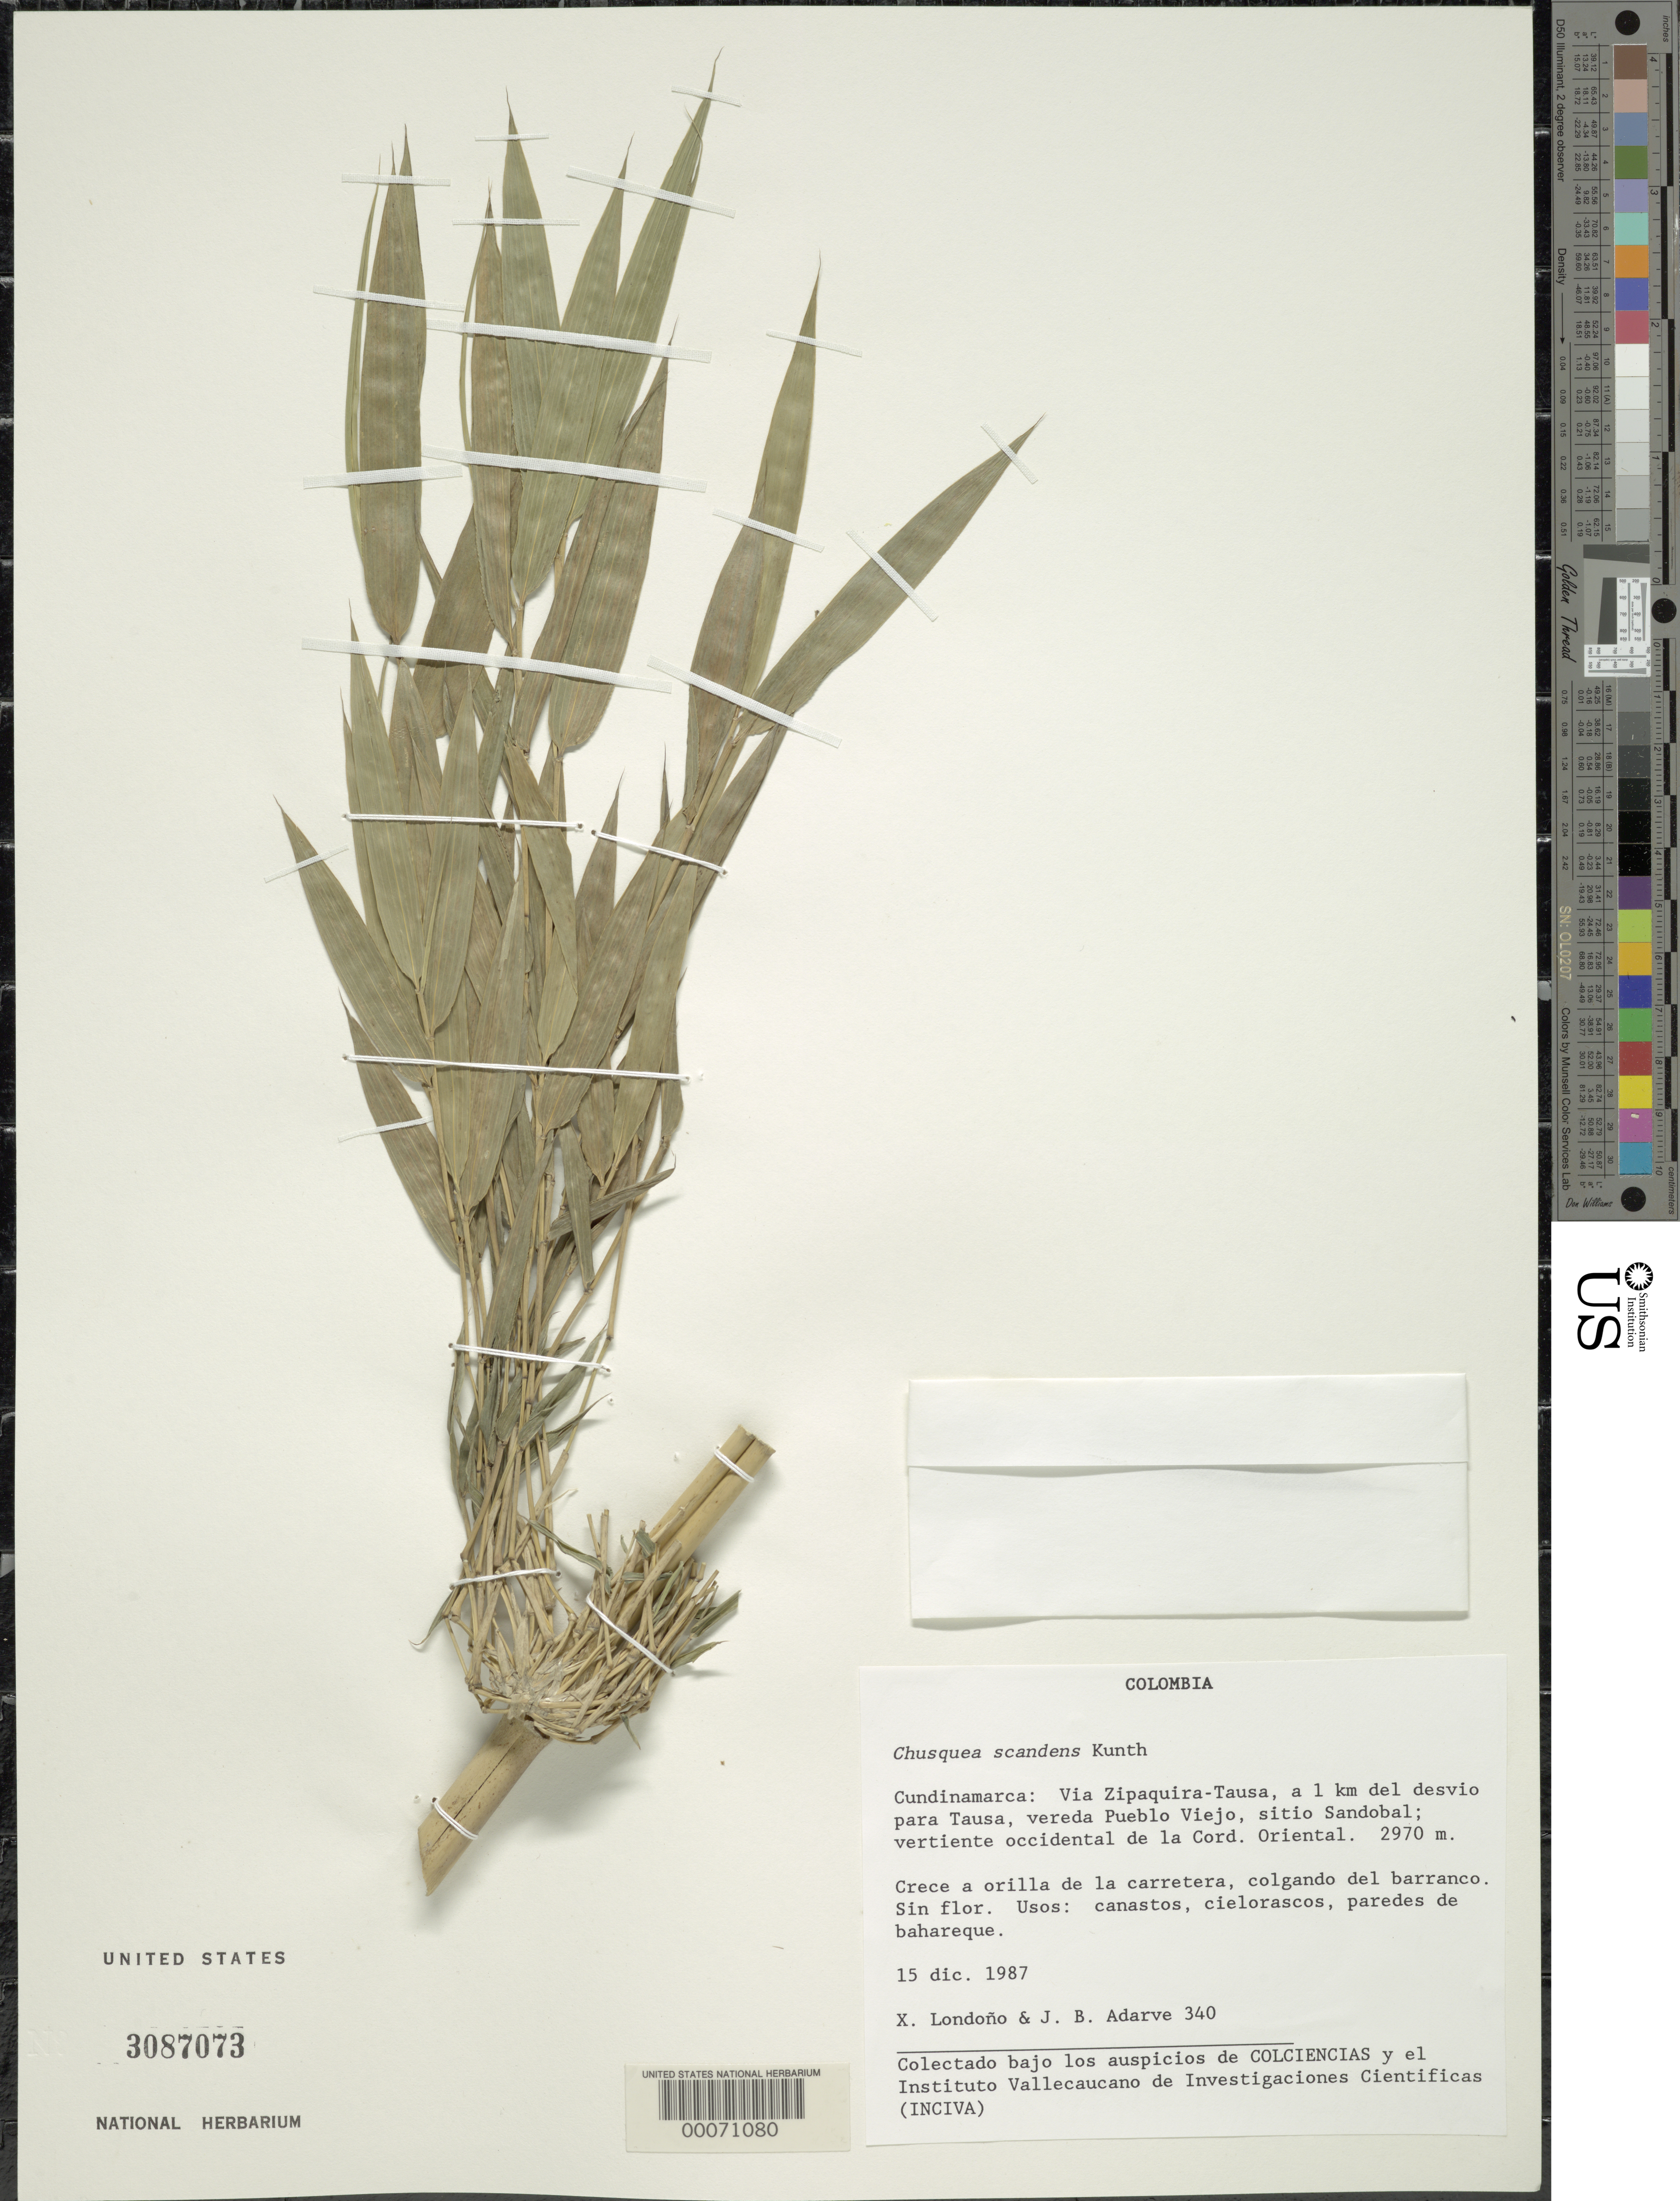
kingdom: Plantae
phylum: Tracheophyta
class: Liliopsida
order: Poales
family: Poaceae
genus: Chusquea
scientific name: Chusquea scandens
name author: Kunth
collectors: X. Londoño & J. B. Adarve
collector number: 340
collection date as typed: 15 Dec 1987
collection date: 1987-12-15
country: Colombia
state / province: Cundinamarca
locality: Zipaquira-Tausa, 1 km of Desvio to Tausa, Pueblo Viejo Trail, Sandobal location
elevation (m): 2970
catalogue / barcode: US 3087073